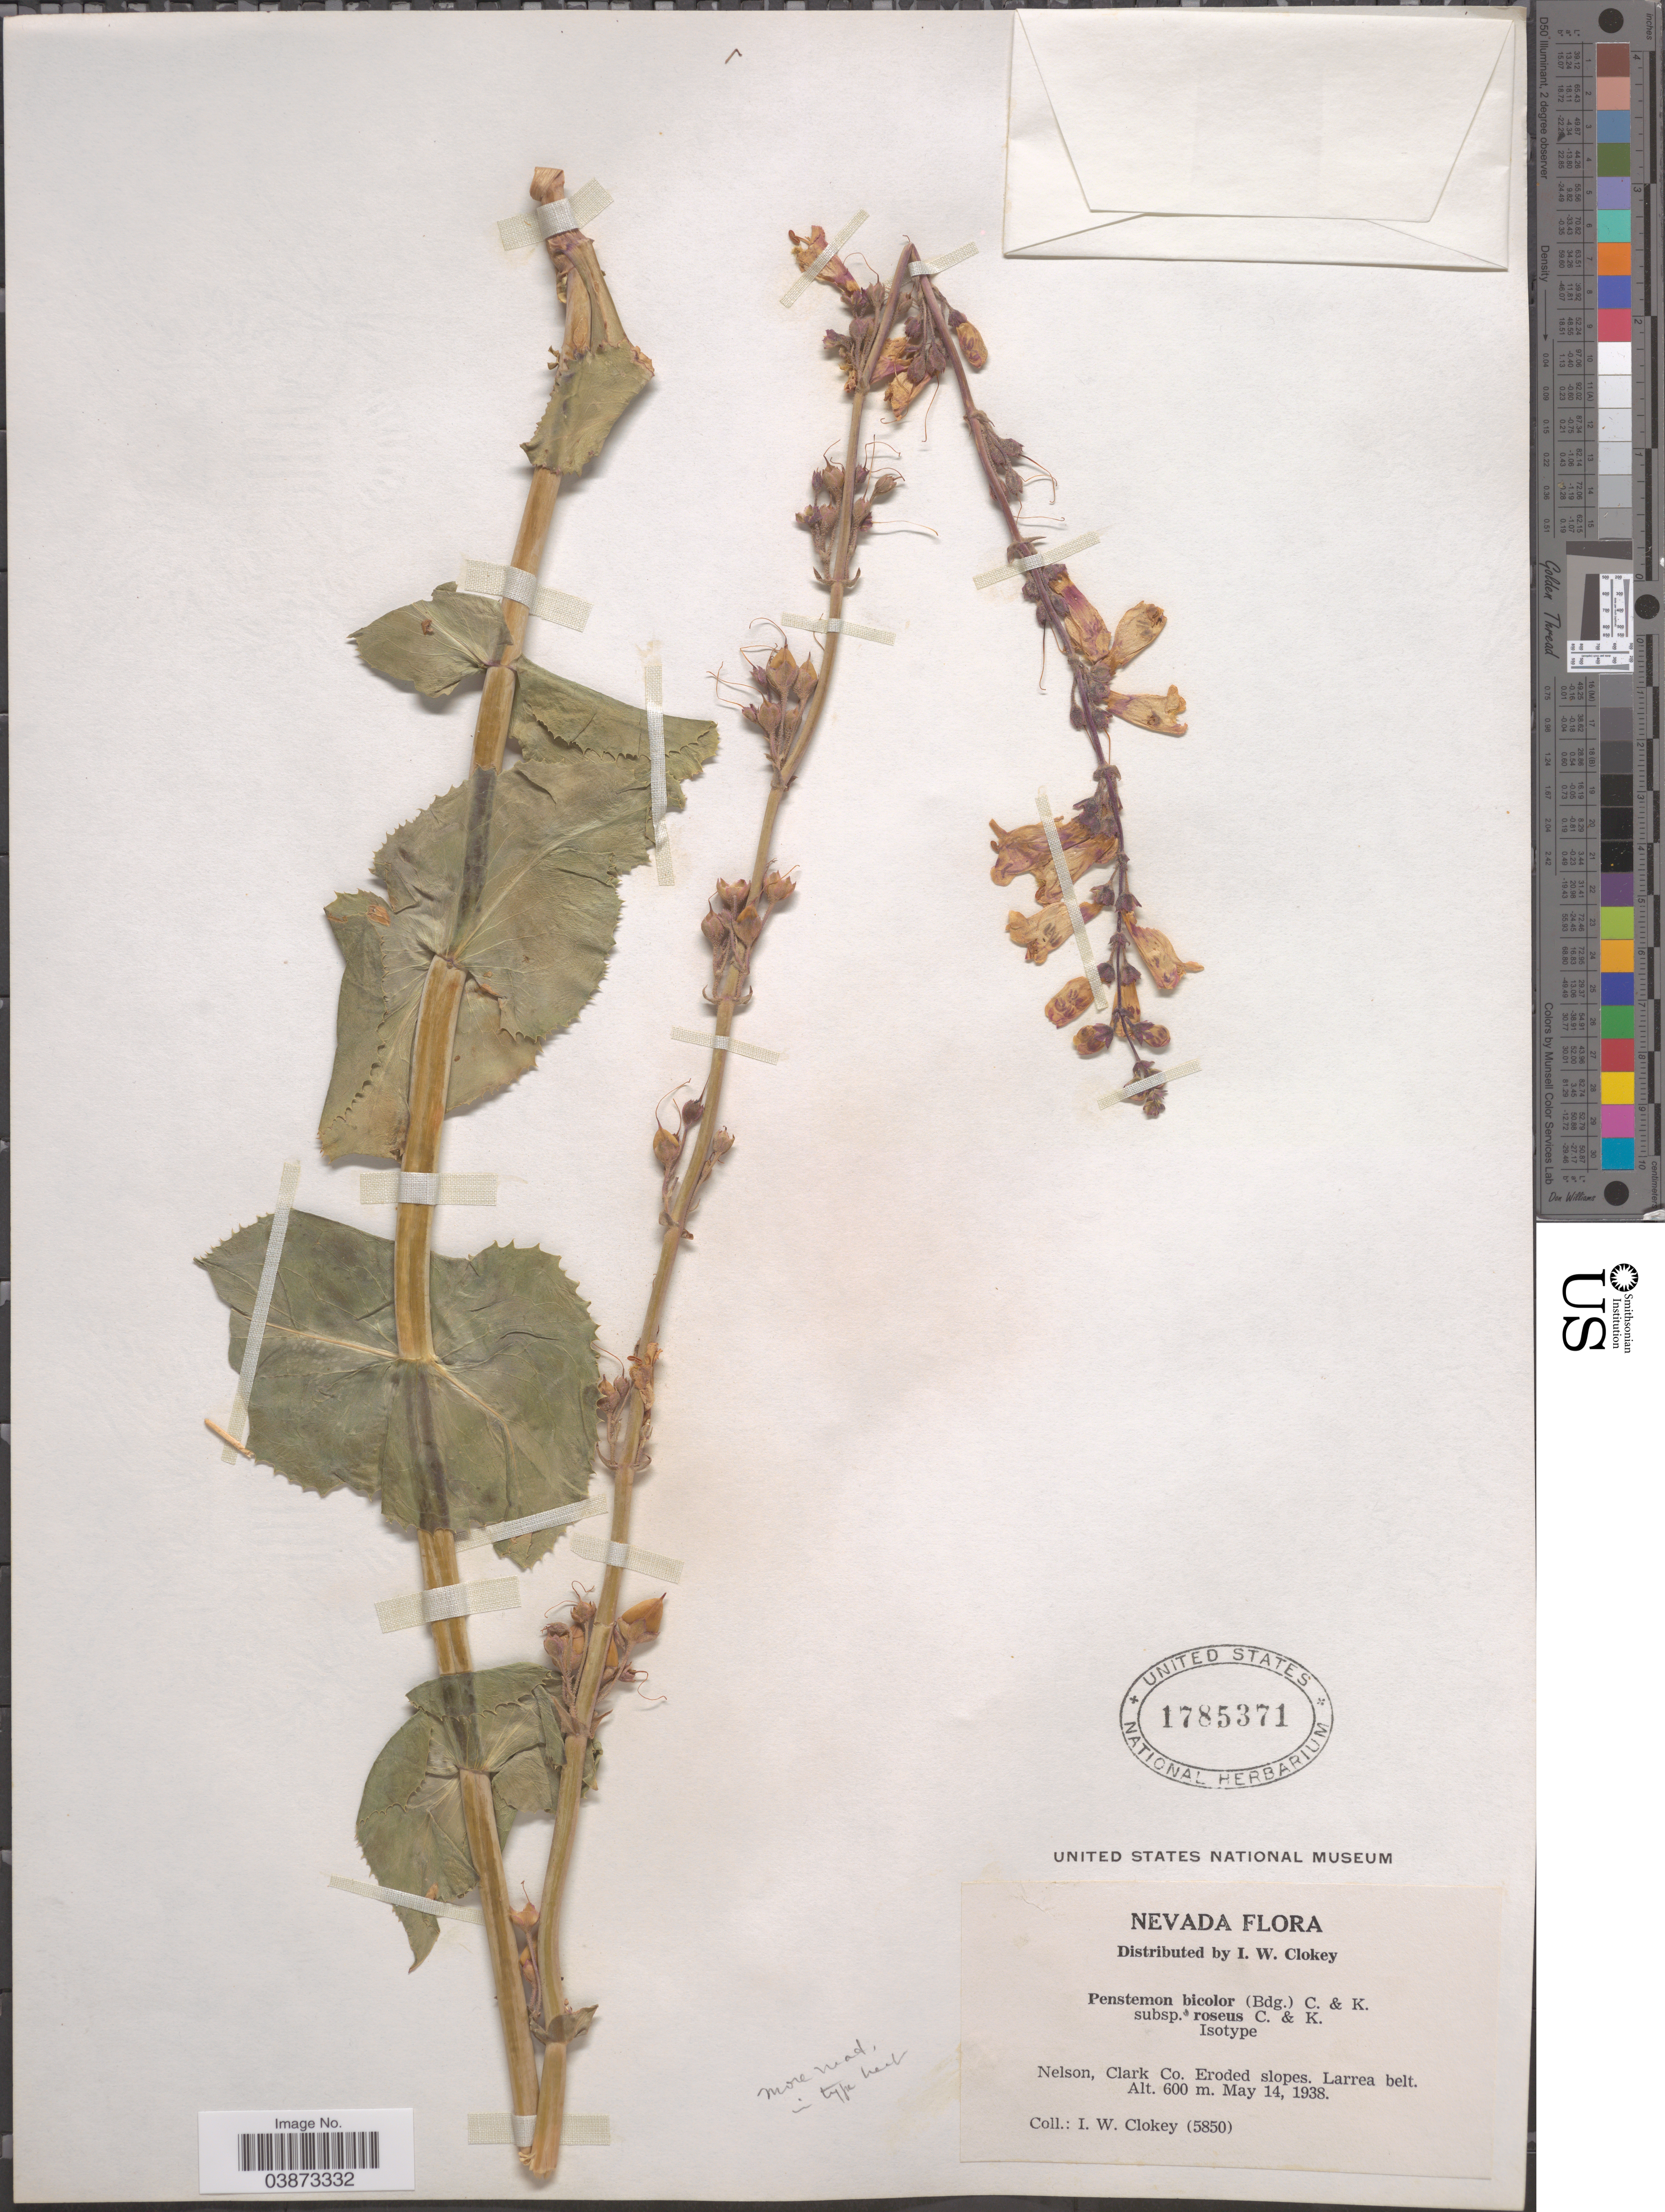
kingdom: Plantae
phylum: Tracheophyta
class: Magnoliopsida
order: Lamiales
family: Plantaginaceae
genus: Penstemon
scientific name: Penstemon bicolor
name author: (Brandegee) Clokey & D.D. Keck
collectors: I. W. Clokey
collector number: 5850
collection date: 1938-05-14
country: United States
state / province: Nevada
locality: Nelson, Clark Co. Eroded slopes. Larrea belt.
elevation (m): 600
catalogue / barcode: US 1785371